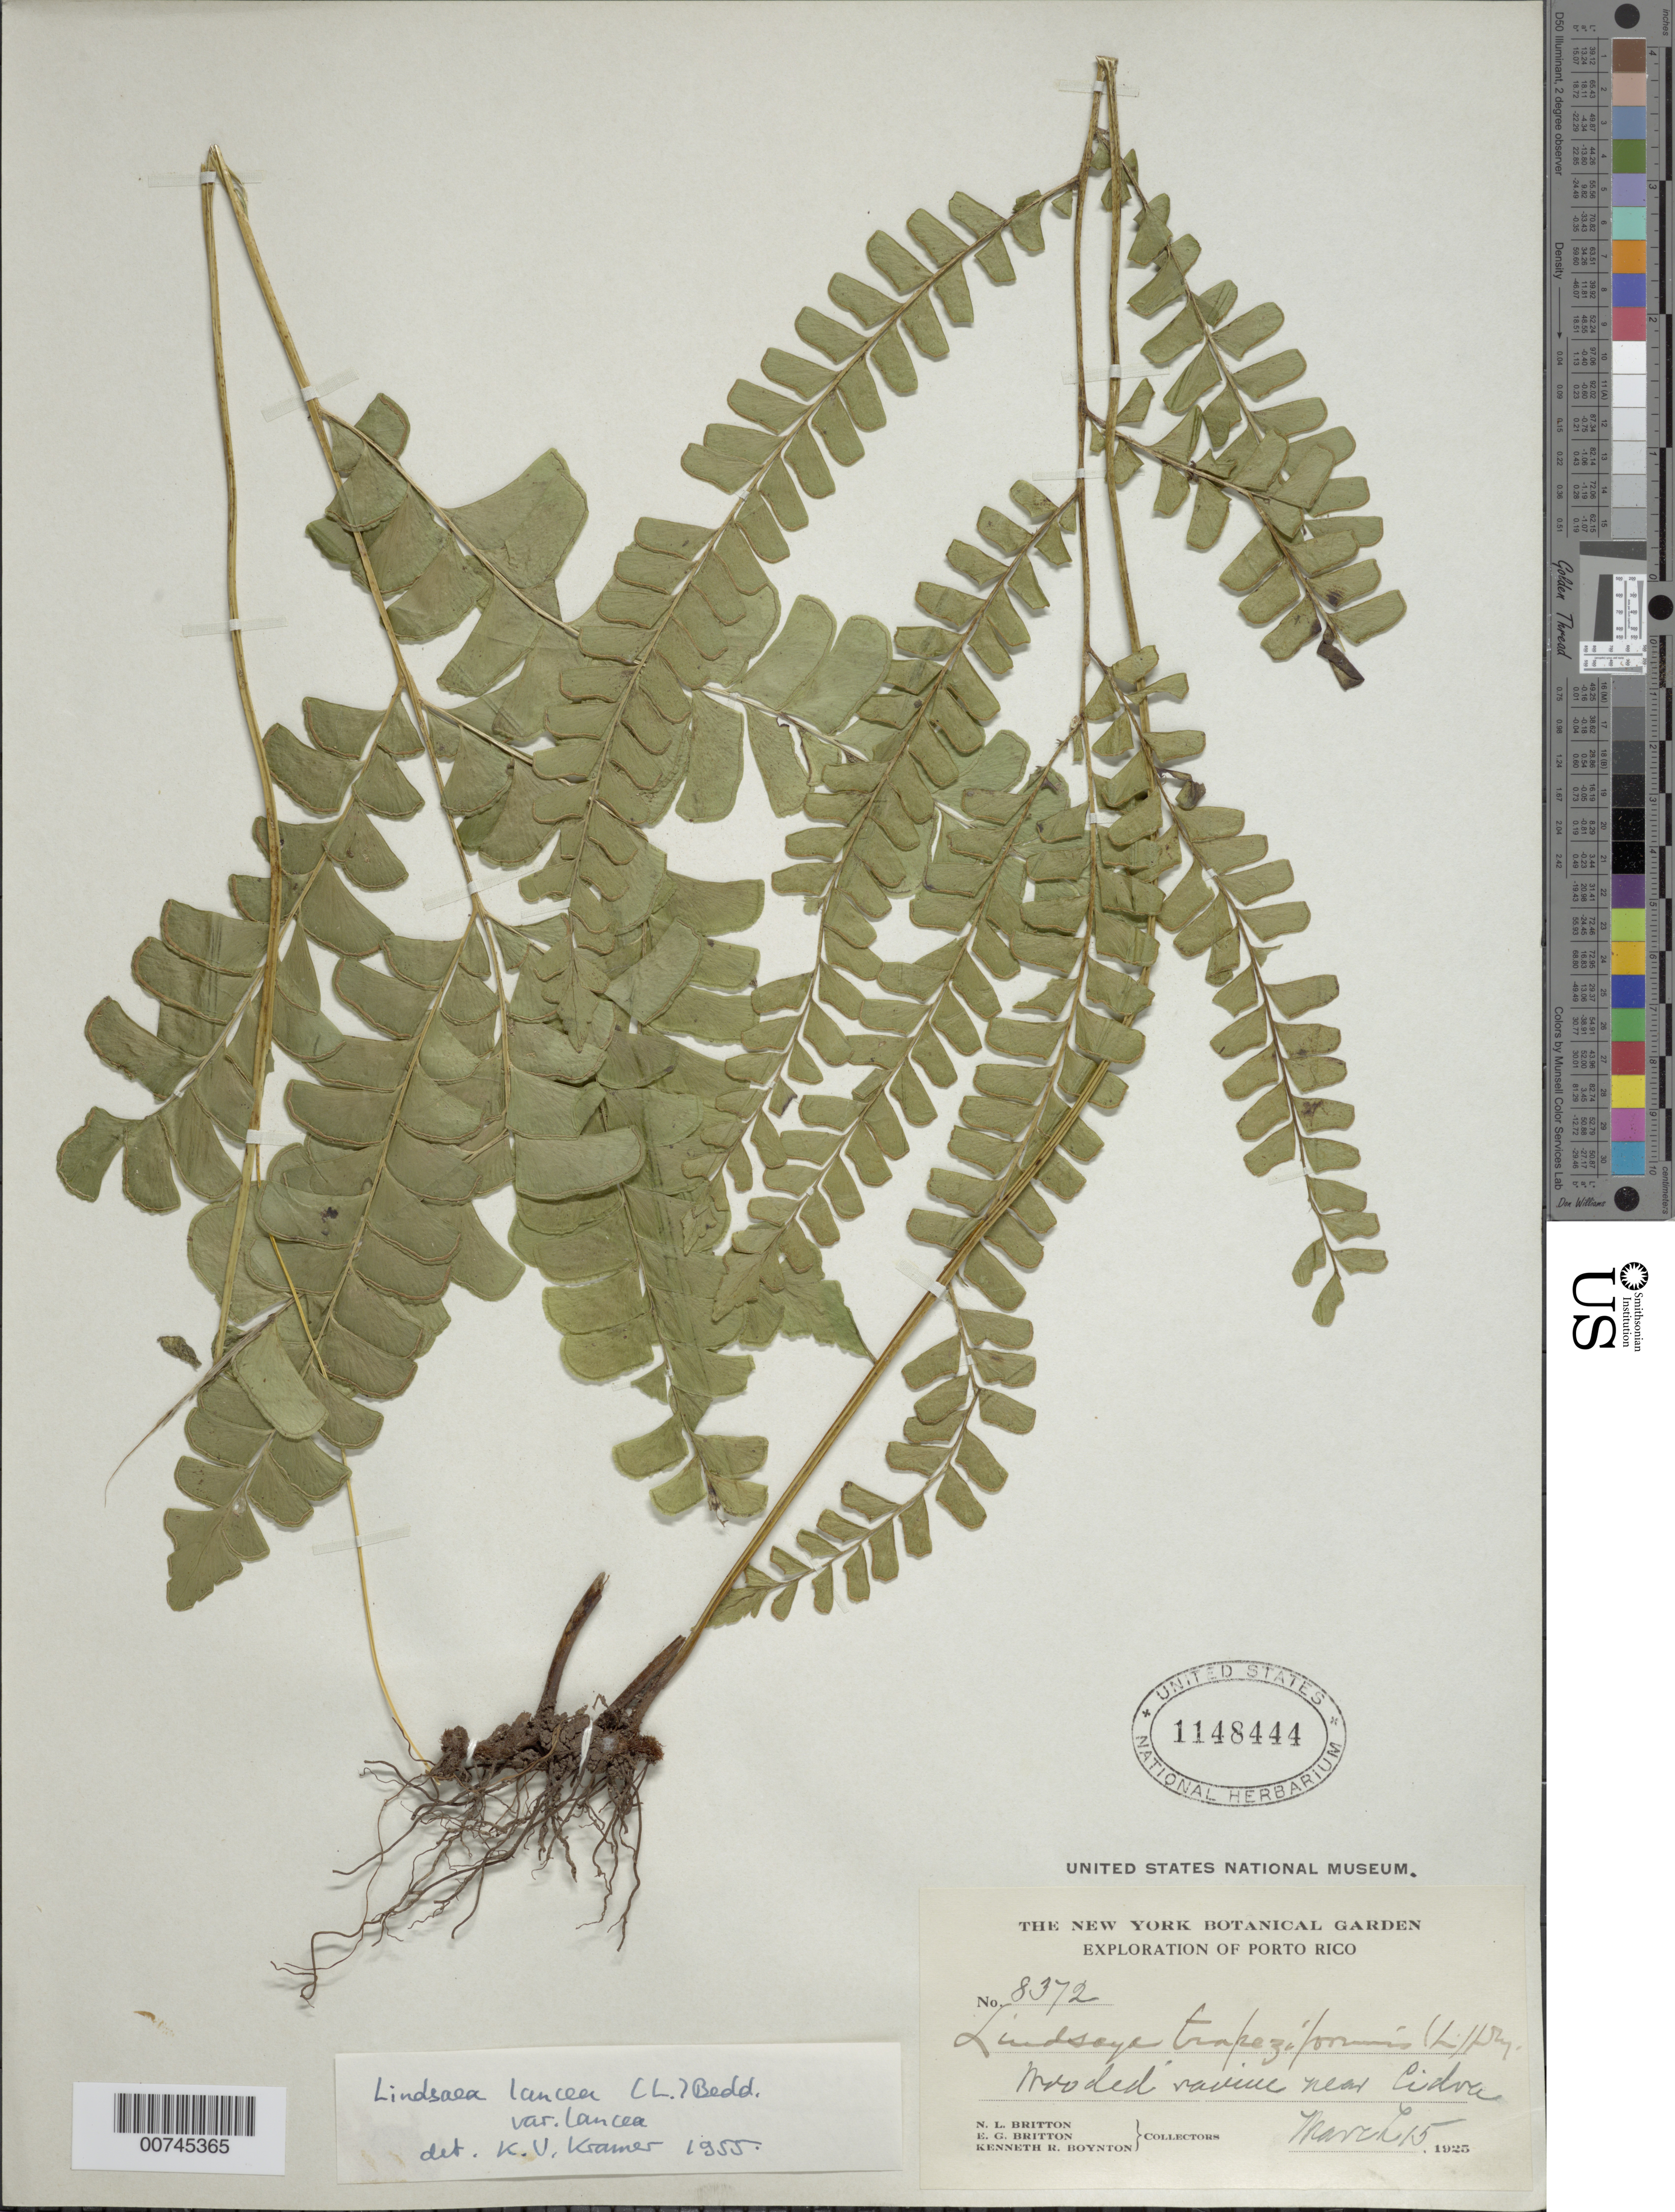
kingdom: Plantae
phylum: Tracheophyta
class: Polypodiopsida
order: Polypodiales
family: Lindsaeaceae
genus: Lindsaea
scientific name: Lindsaea lancea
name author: (L.) Bedd.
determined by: Kramer, K. U.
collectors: N. Britton, E. G. Britton & K. Boyton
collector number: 8372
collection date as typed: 15 Mar 1925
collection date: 1925-03-15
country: Puerto Rico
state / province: Cidra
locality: Wooded ravine near Cidra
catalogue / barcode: US 1148444